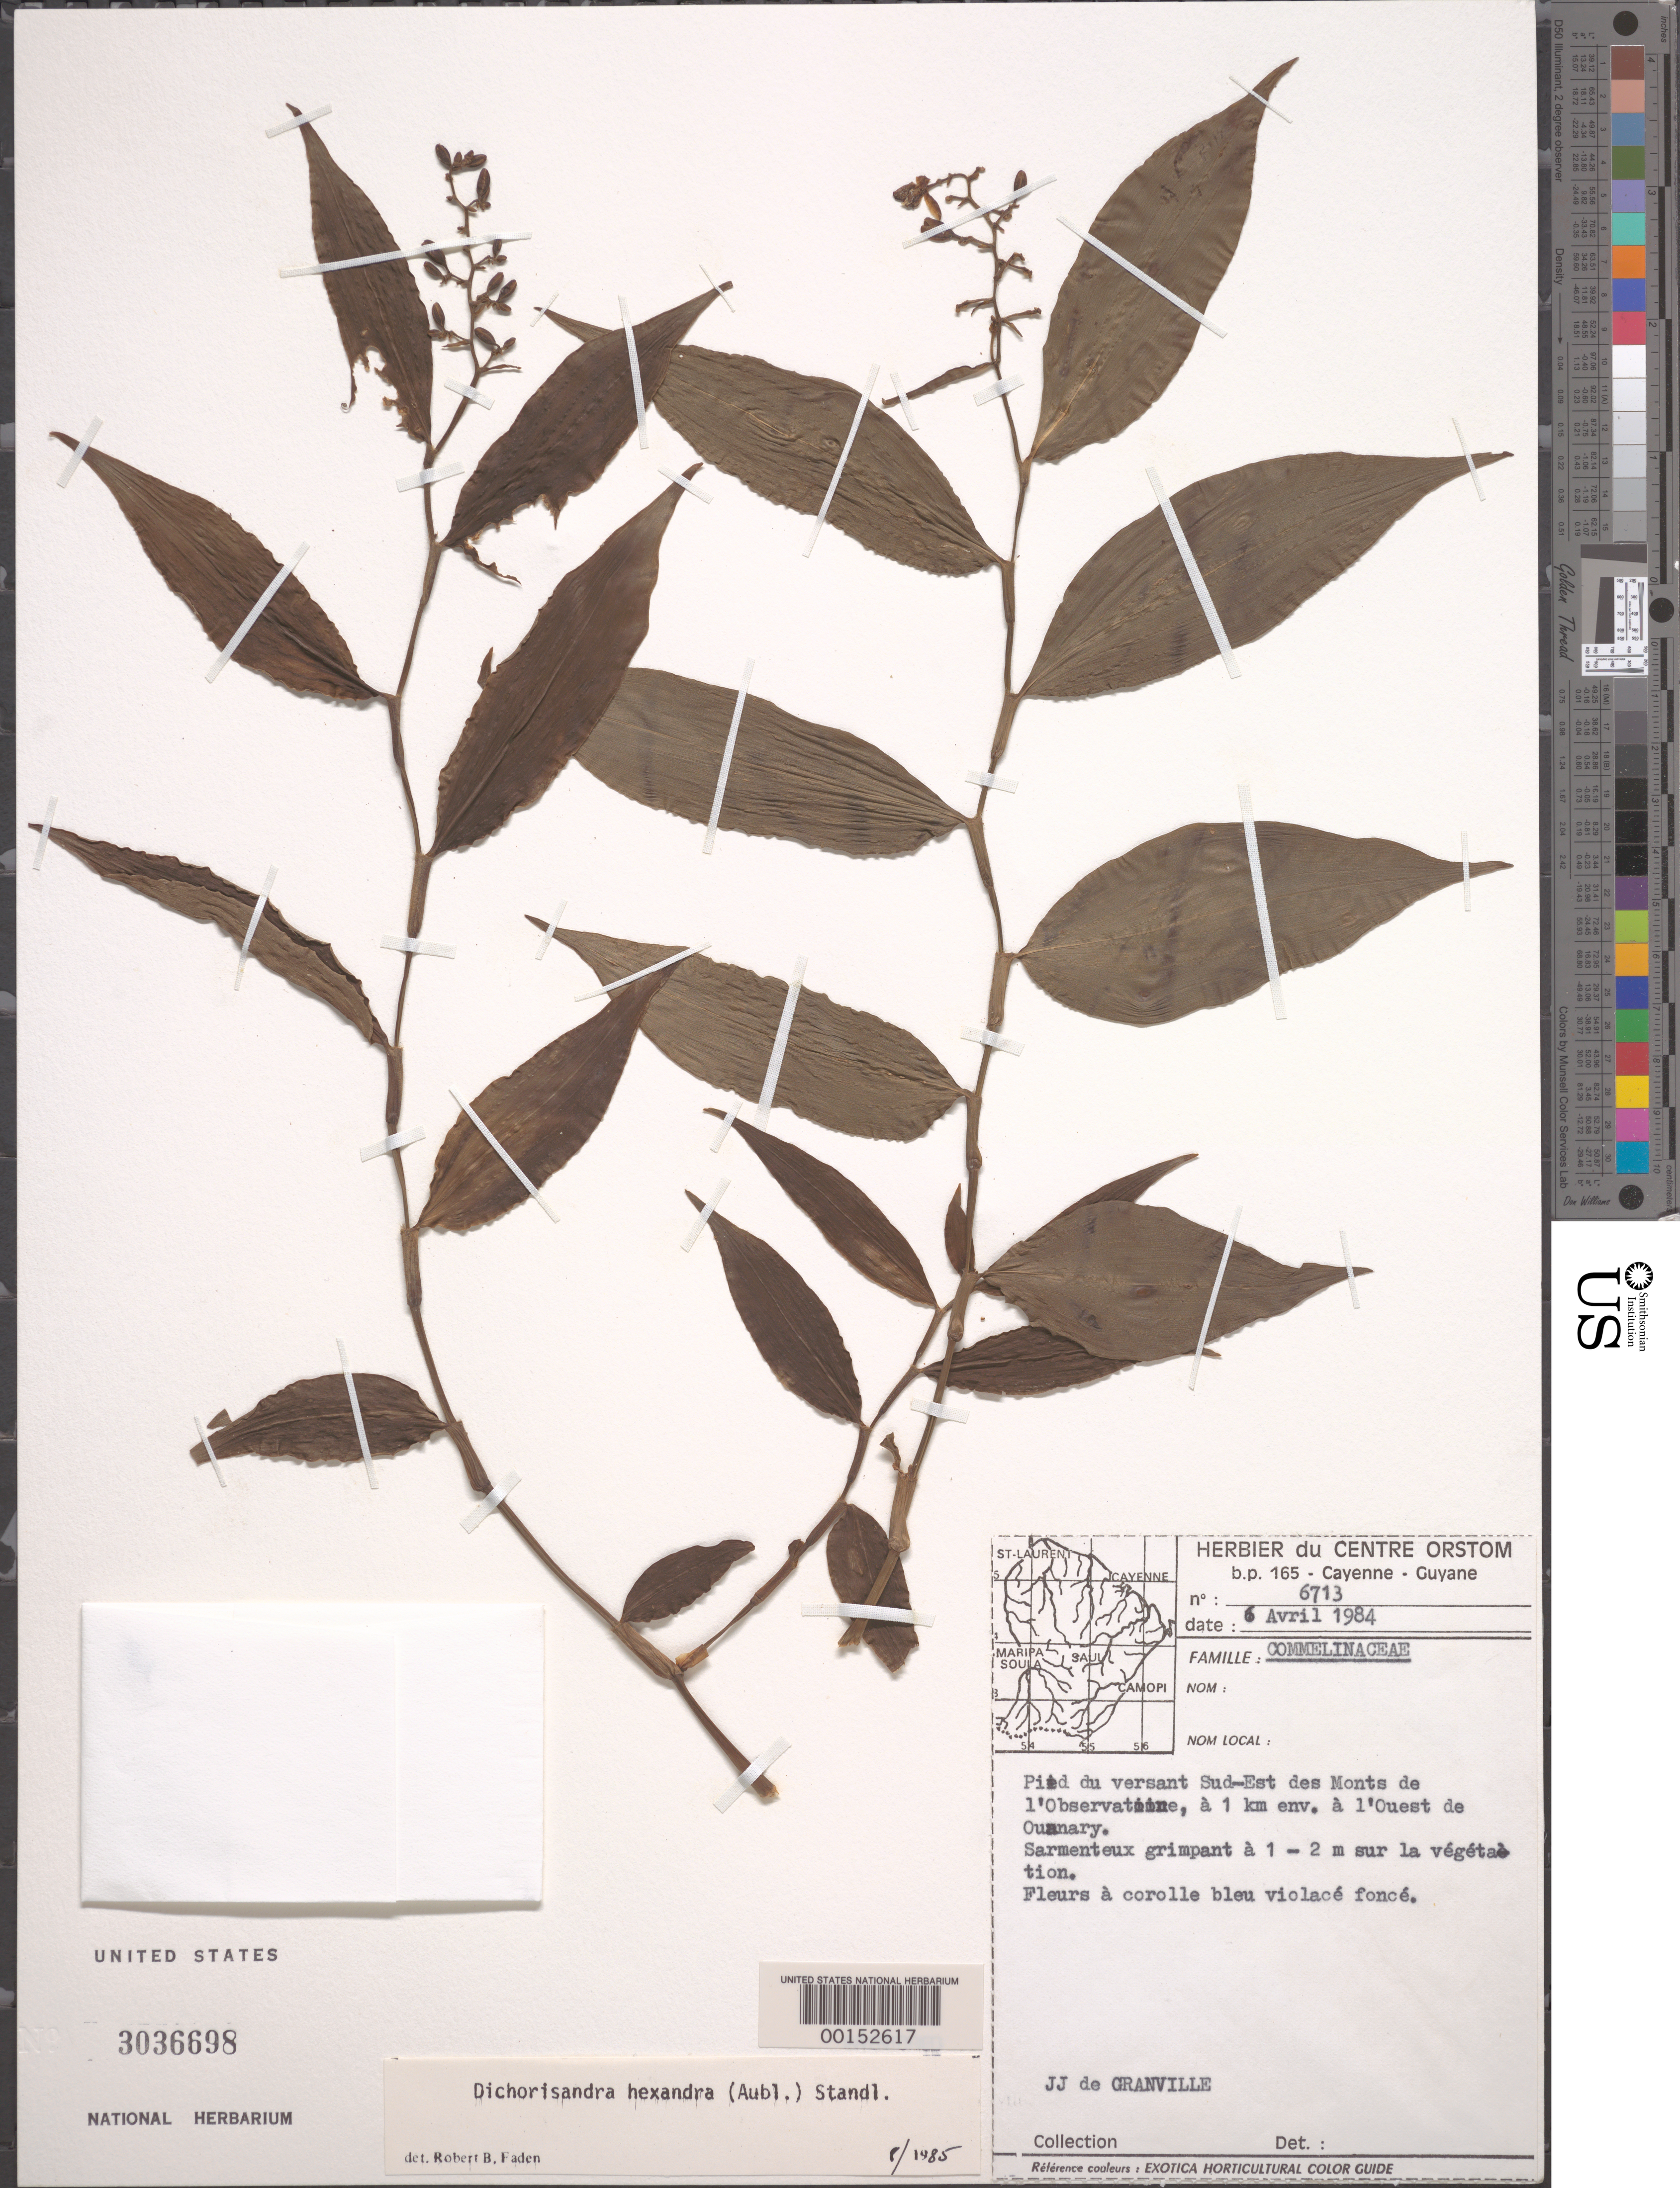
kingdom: Plantae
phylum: Tracheophyta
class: Liliopsida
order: Commelinales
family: Commelinaceae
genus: Dichorisandra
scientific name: Dichorisandra hexandra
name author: (Aubl.) Standl.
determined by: Faden, Robert B., (US), Smithsonian Institution - National Museum of Natural History (UNITED STATES)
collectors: J.-J. de Granville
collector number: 6713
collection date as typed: Apr 1984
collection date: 1984-04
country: French Guiana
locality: Se of monta de l'observatione, w of ouanary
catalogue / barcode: US 3036698